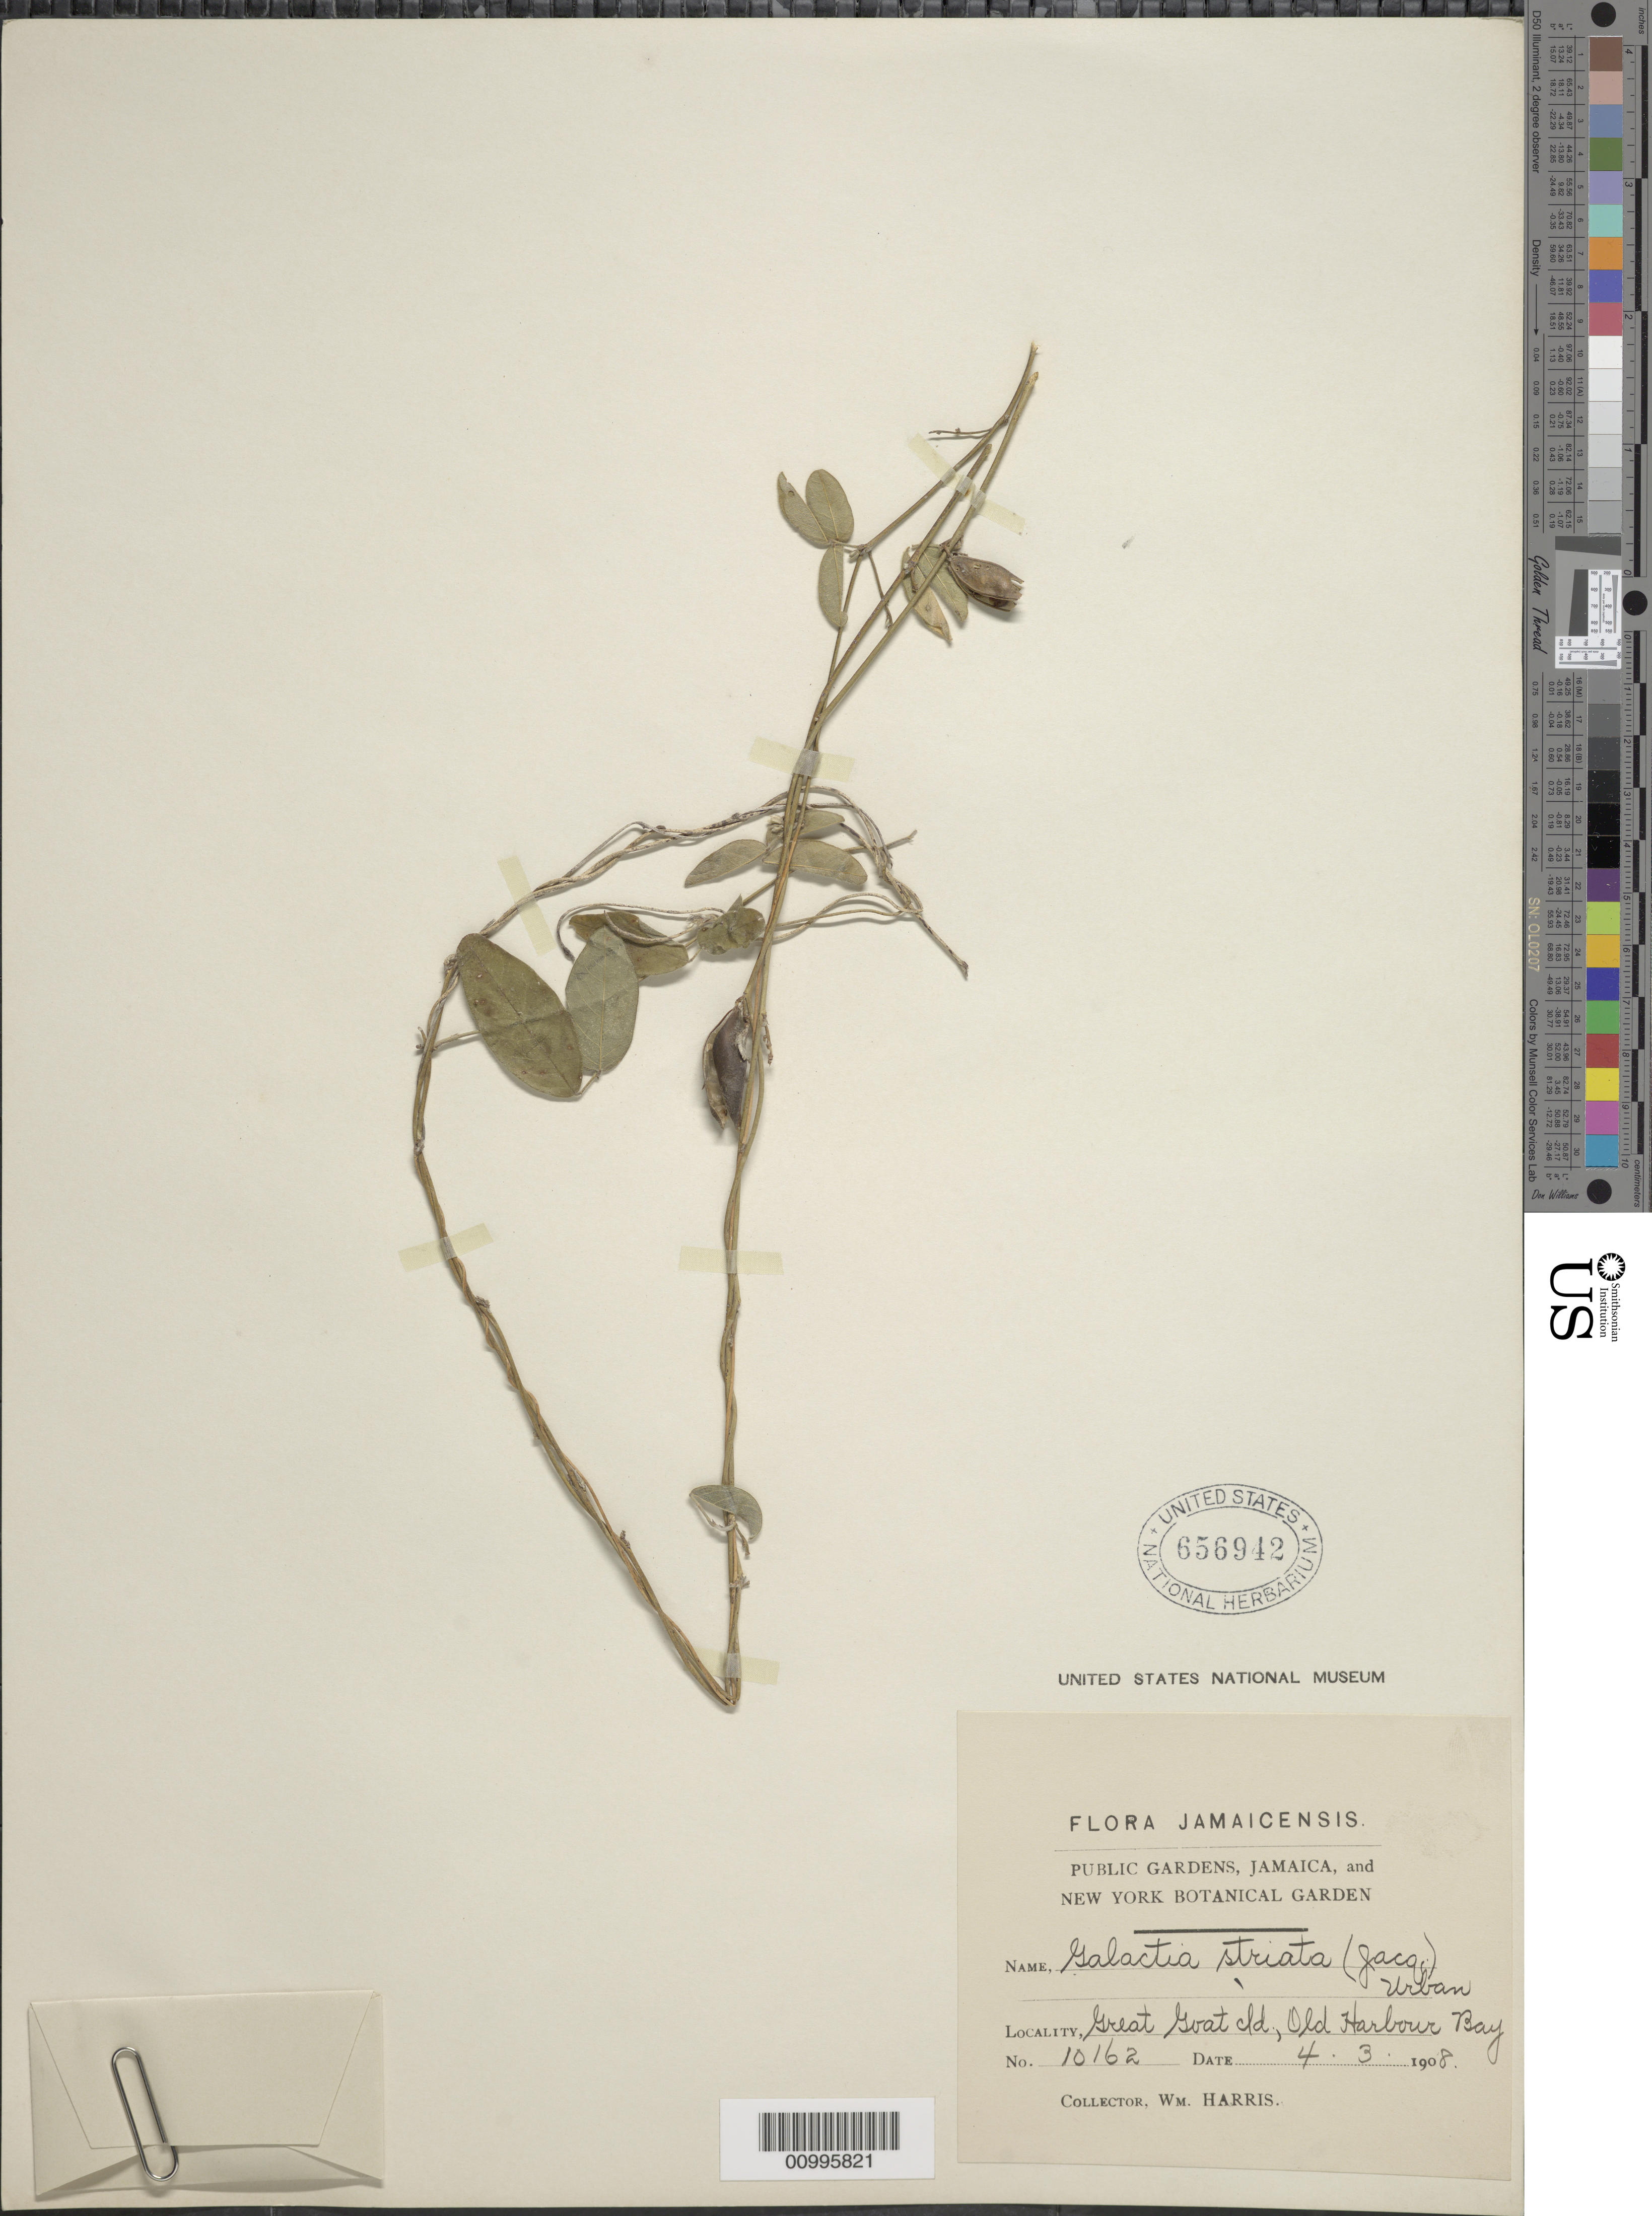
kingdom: Plantae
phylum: Tracheophyta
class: Magnoliopsida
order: Fabales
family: Fabaceae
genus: Galactia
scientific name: Galactia striata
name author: (Jacq.) Urb.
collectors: W. H. Harris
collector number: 10162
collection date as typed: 03 Apr 1908 to 04 Mar 1908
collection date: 1908-03-04/1908-04-03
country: Jamaica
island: Jamaica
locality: Old Harbour bay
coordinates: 0 N, 0 E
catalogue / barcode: US 656942